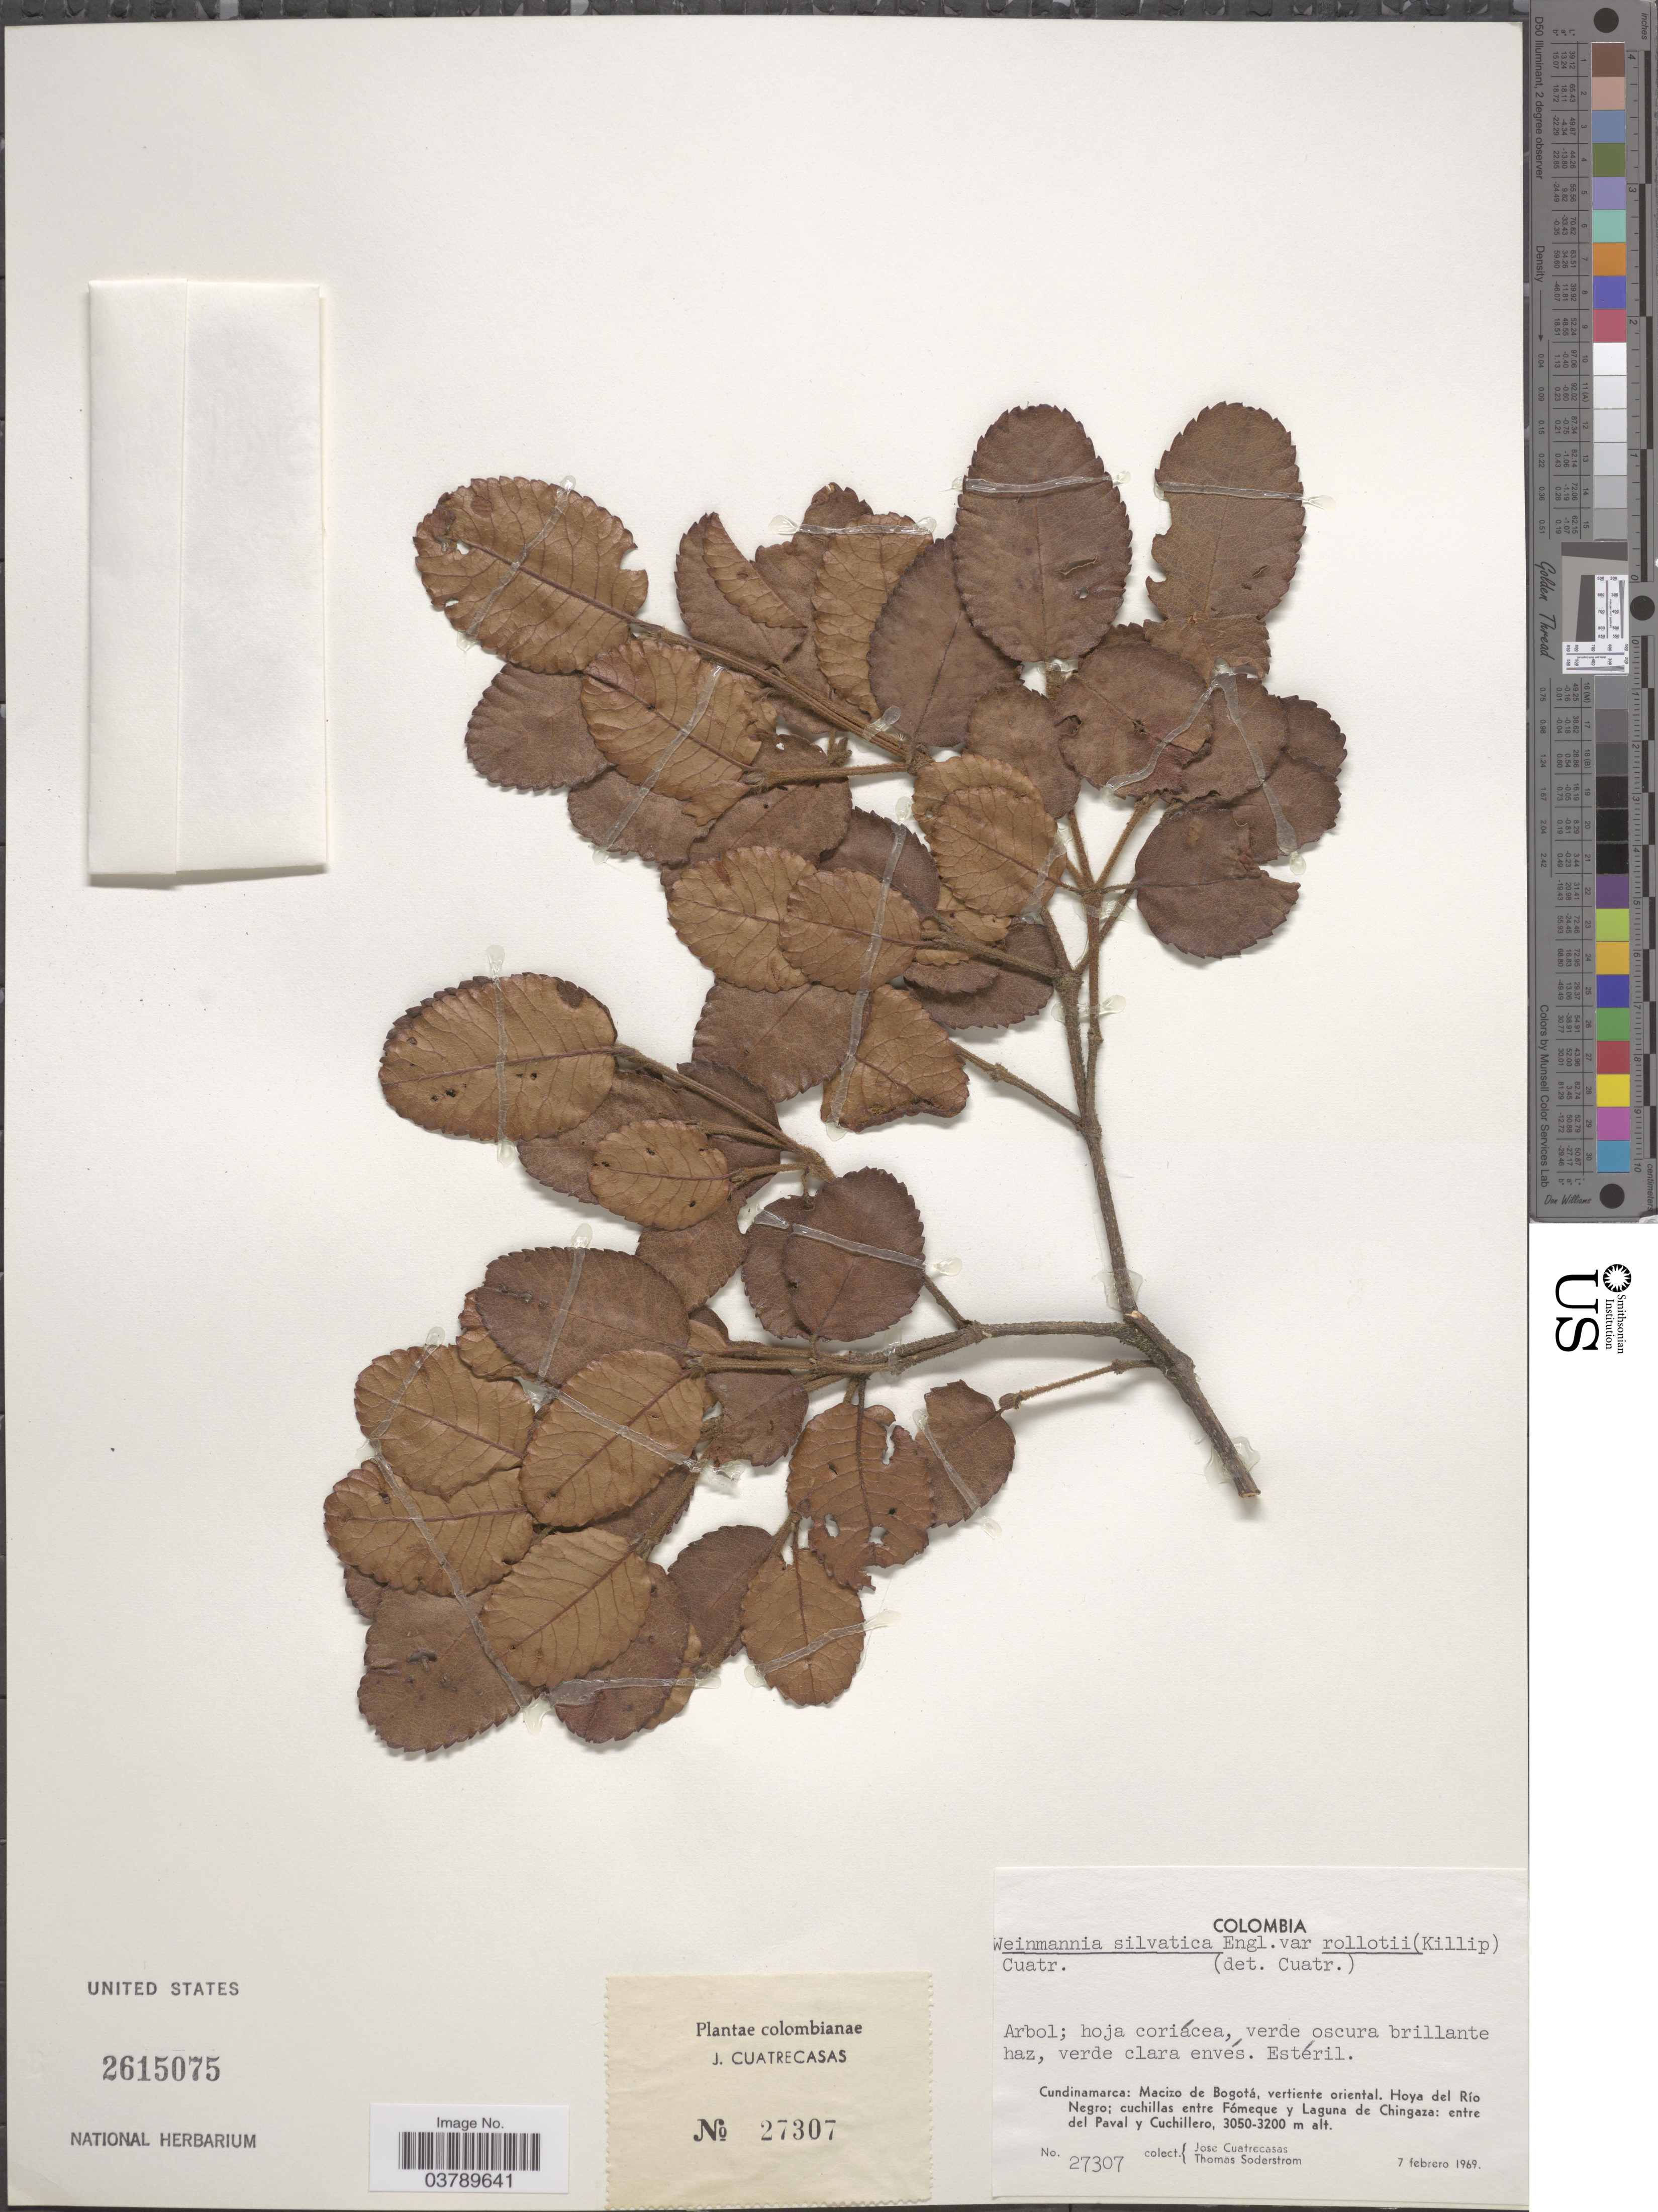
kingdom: Plantae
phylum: Tracheophyta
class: Magnoliopsida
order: Oxalidales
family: Cunoniaceae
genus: Weinmannia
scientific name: Weinmannia rollottii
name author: Killip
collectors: J. Cuatrecasas & T. R. Soderstrom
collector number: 27307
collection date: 1969-02-07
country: Colombia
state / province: Cundinamarca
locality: Macizo de Bogotá, vertiente oriental. Hoya del Río Negro; cuchillas entre Fómeque y Laguna de Chingaza: entre del Paval y Cuchillero.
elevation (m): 3050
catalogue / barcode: US 2615075